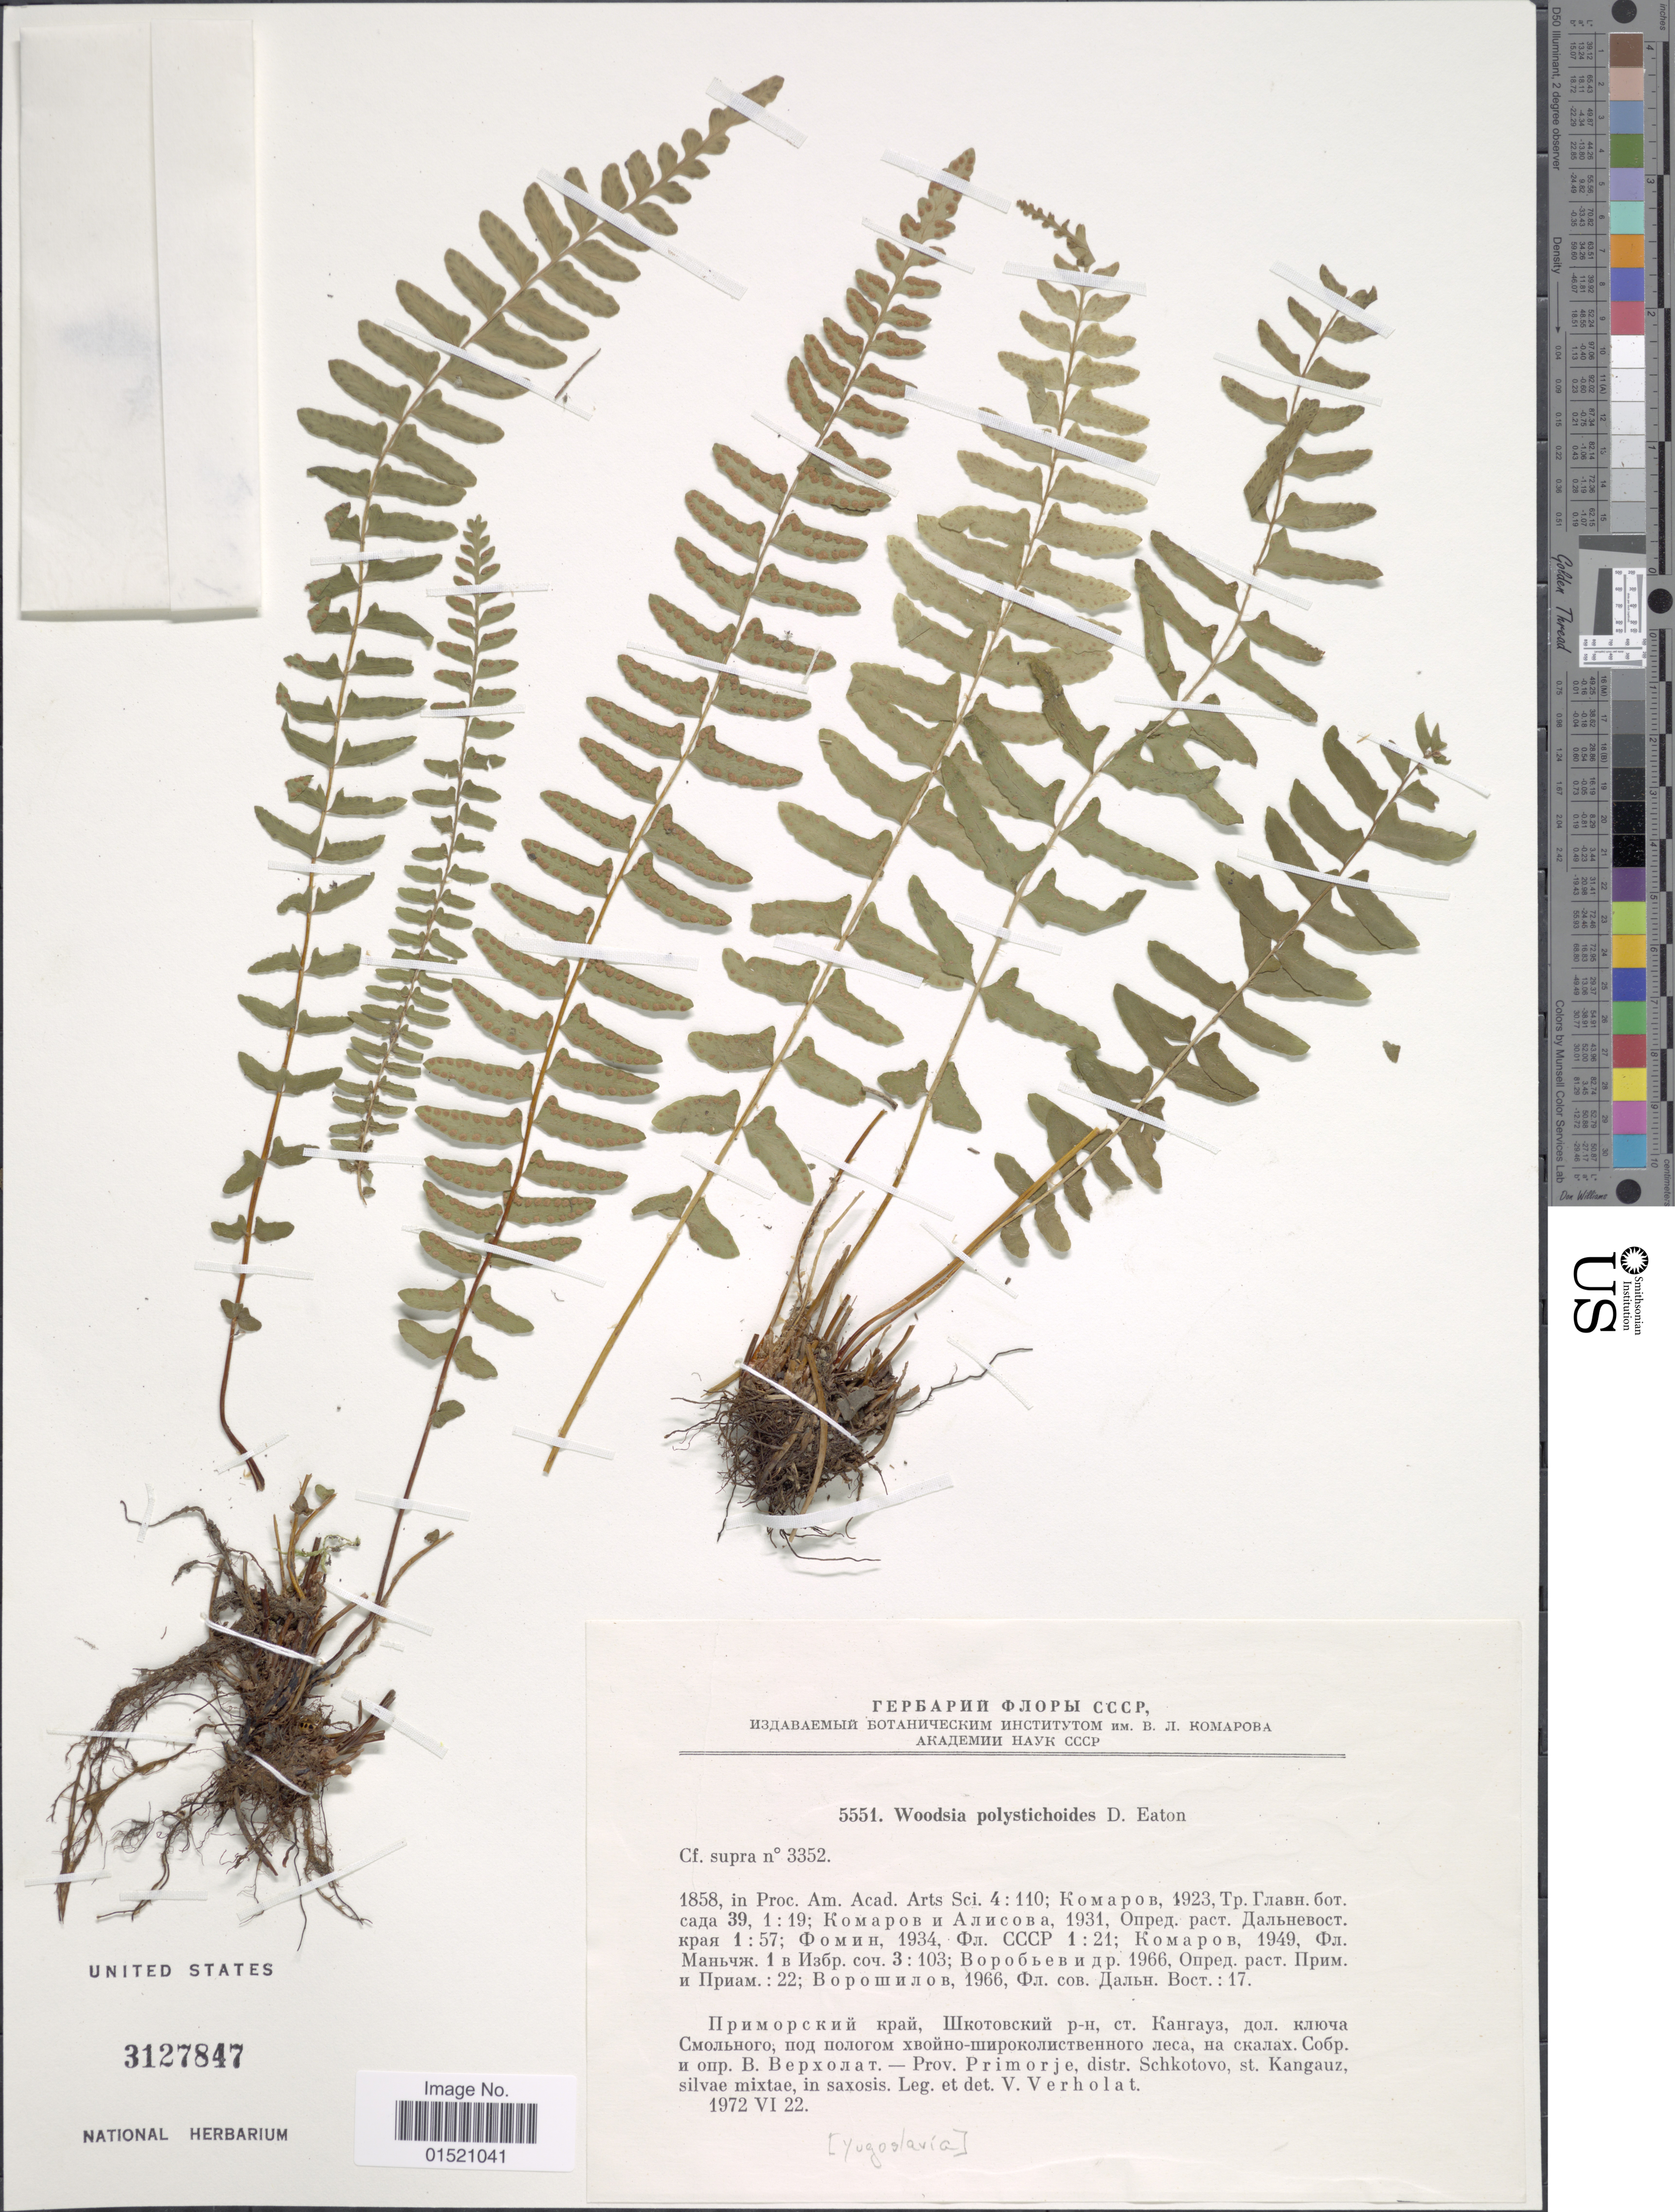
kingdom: Plantae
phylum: Tracheophyta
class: Polypodiopsida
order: Polypodiales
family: Woodsiaceae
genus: Woodsia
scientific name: Woodsia polystichoides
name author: D.C. Eaton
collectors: V. Verholat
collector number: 1858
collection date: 1972-06-22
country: Russian Federation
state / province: Primorsky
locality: Prov. Primorje, Distr. Schkotovo, st Kangauz, silvae mixtae, in saxonis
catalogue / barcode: US 3127847